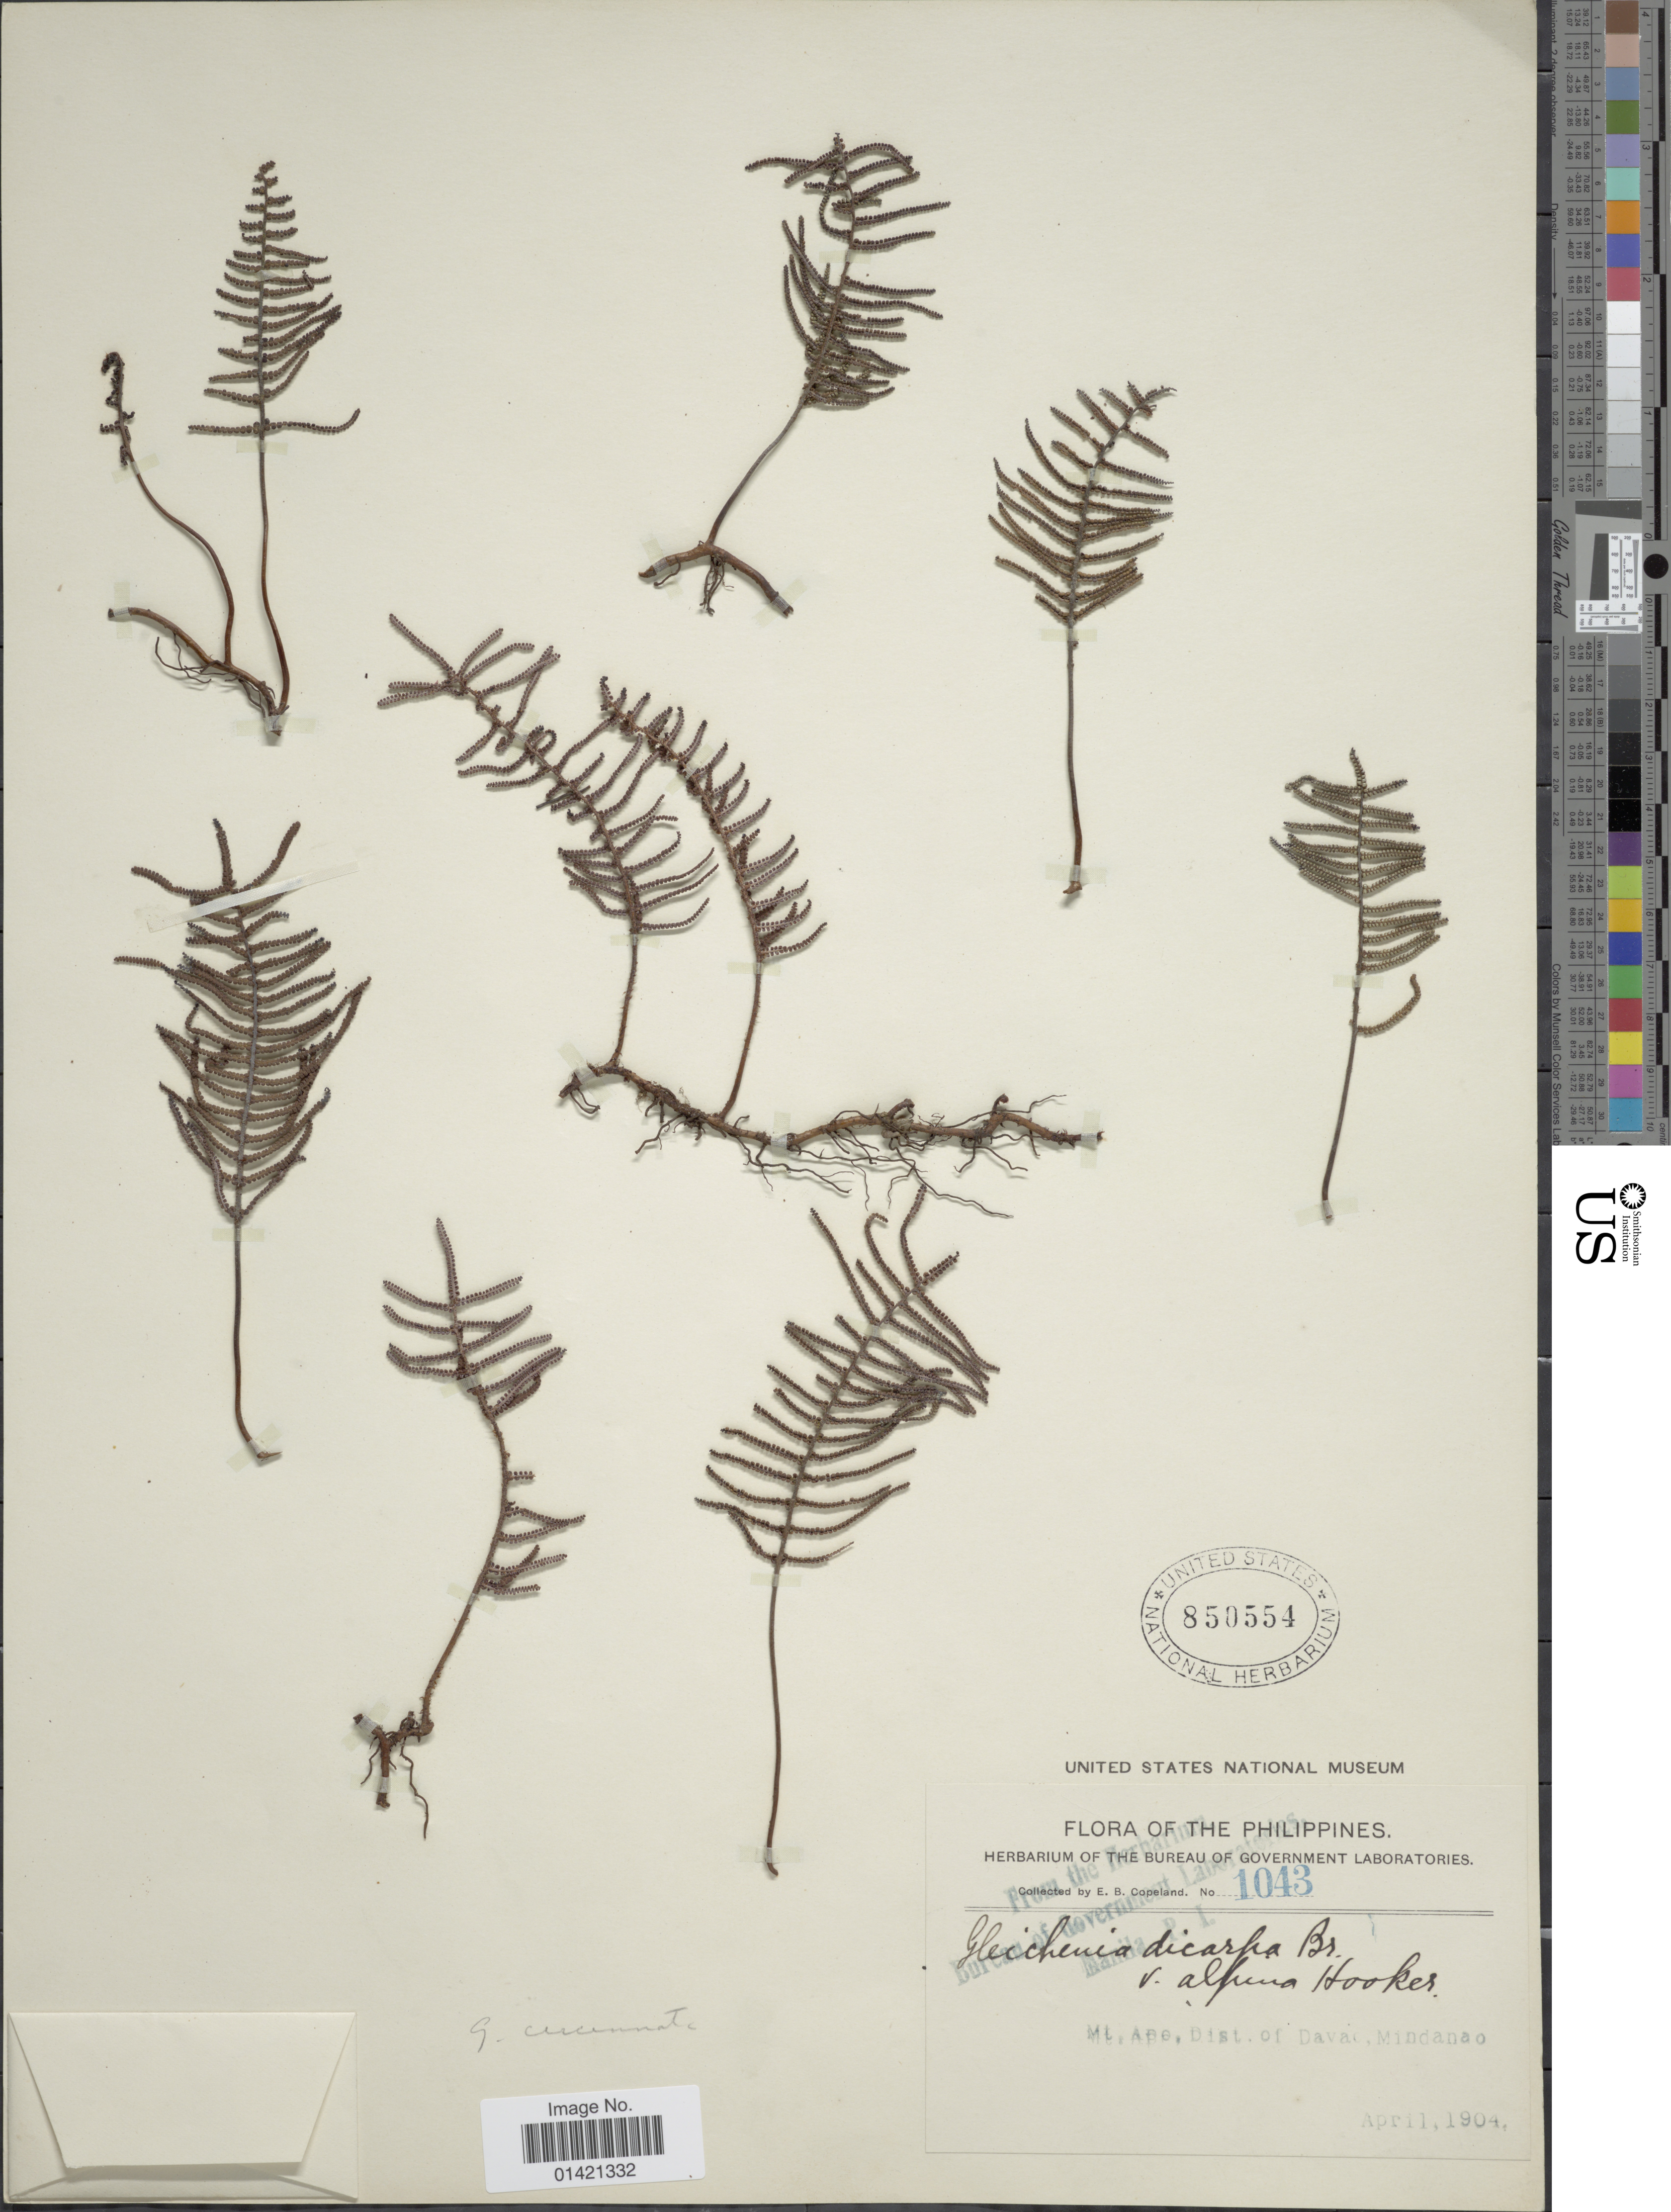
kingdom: Plantae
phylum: Tracheophyta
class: Polypodiopsida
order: Gleicheniales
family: Gleicheniaceae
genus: Gleichenia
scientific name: Gleichenia dicarpa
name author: R. Br.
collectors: E. B. Copeland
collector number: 1043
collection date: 1904-04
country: Philippines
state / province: Davao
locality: Mt. Apo, Dist. of Davao, Mindanao.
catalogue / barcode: US 850554